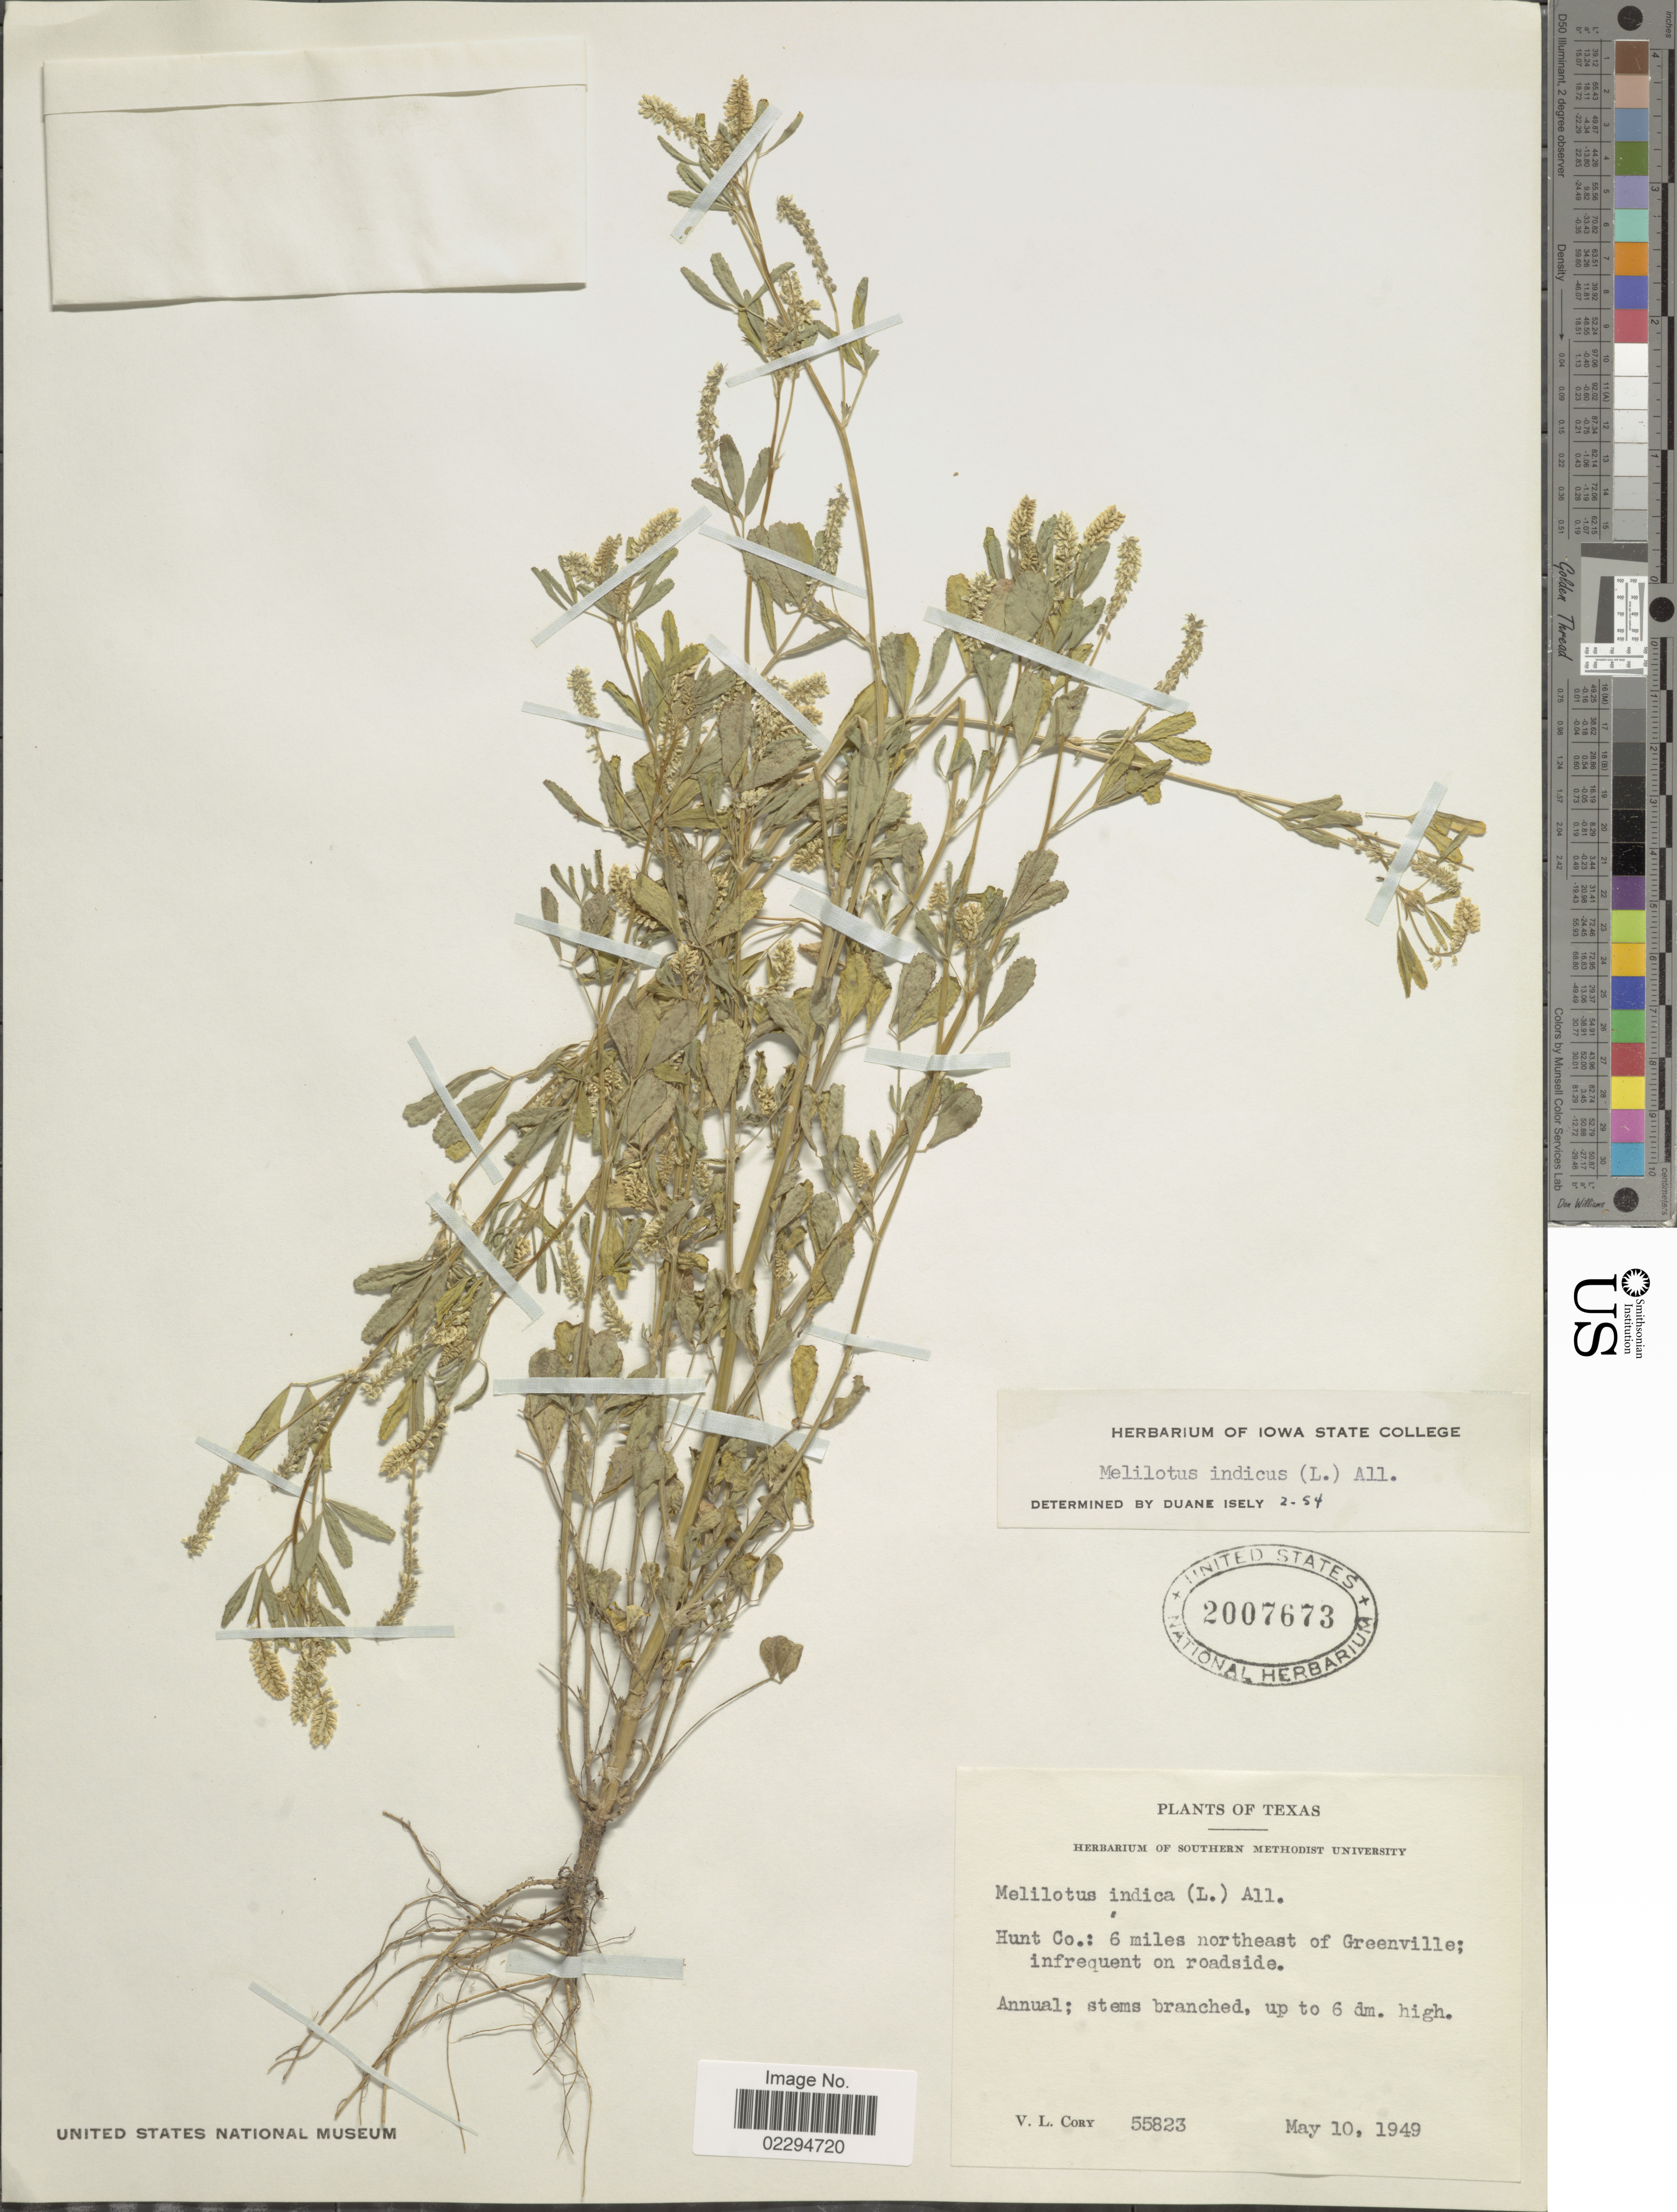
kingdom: Plantae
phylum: Tracheophyta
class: Magnoliopsida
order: Fabales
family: Fabaceae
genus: Melilotus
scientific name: Melilotus indicus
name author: (L.) All.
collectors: V. Cory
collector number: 55823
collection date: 1949-05-10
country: United States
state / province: Texas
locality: Hunt Co.: 6 miles northeast of Greenville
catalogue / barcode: US 2007673